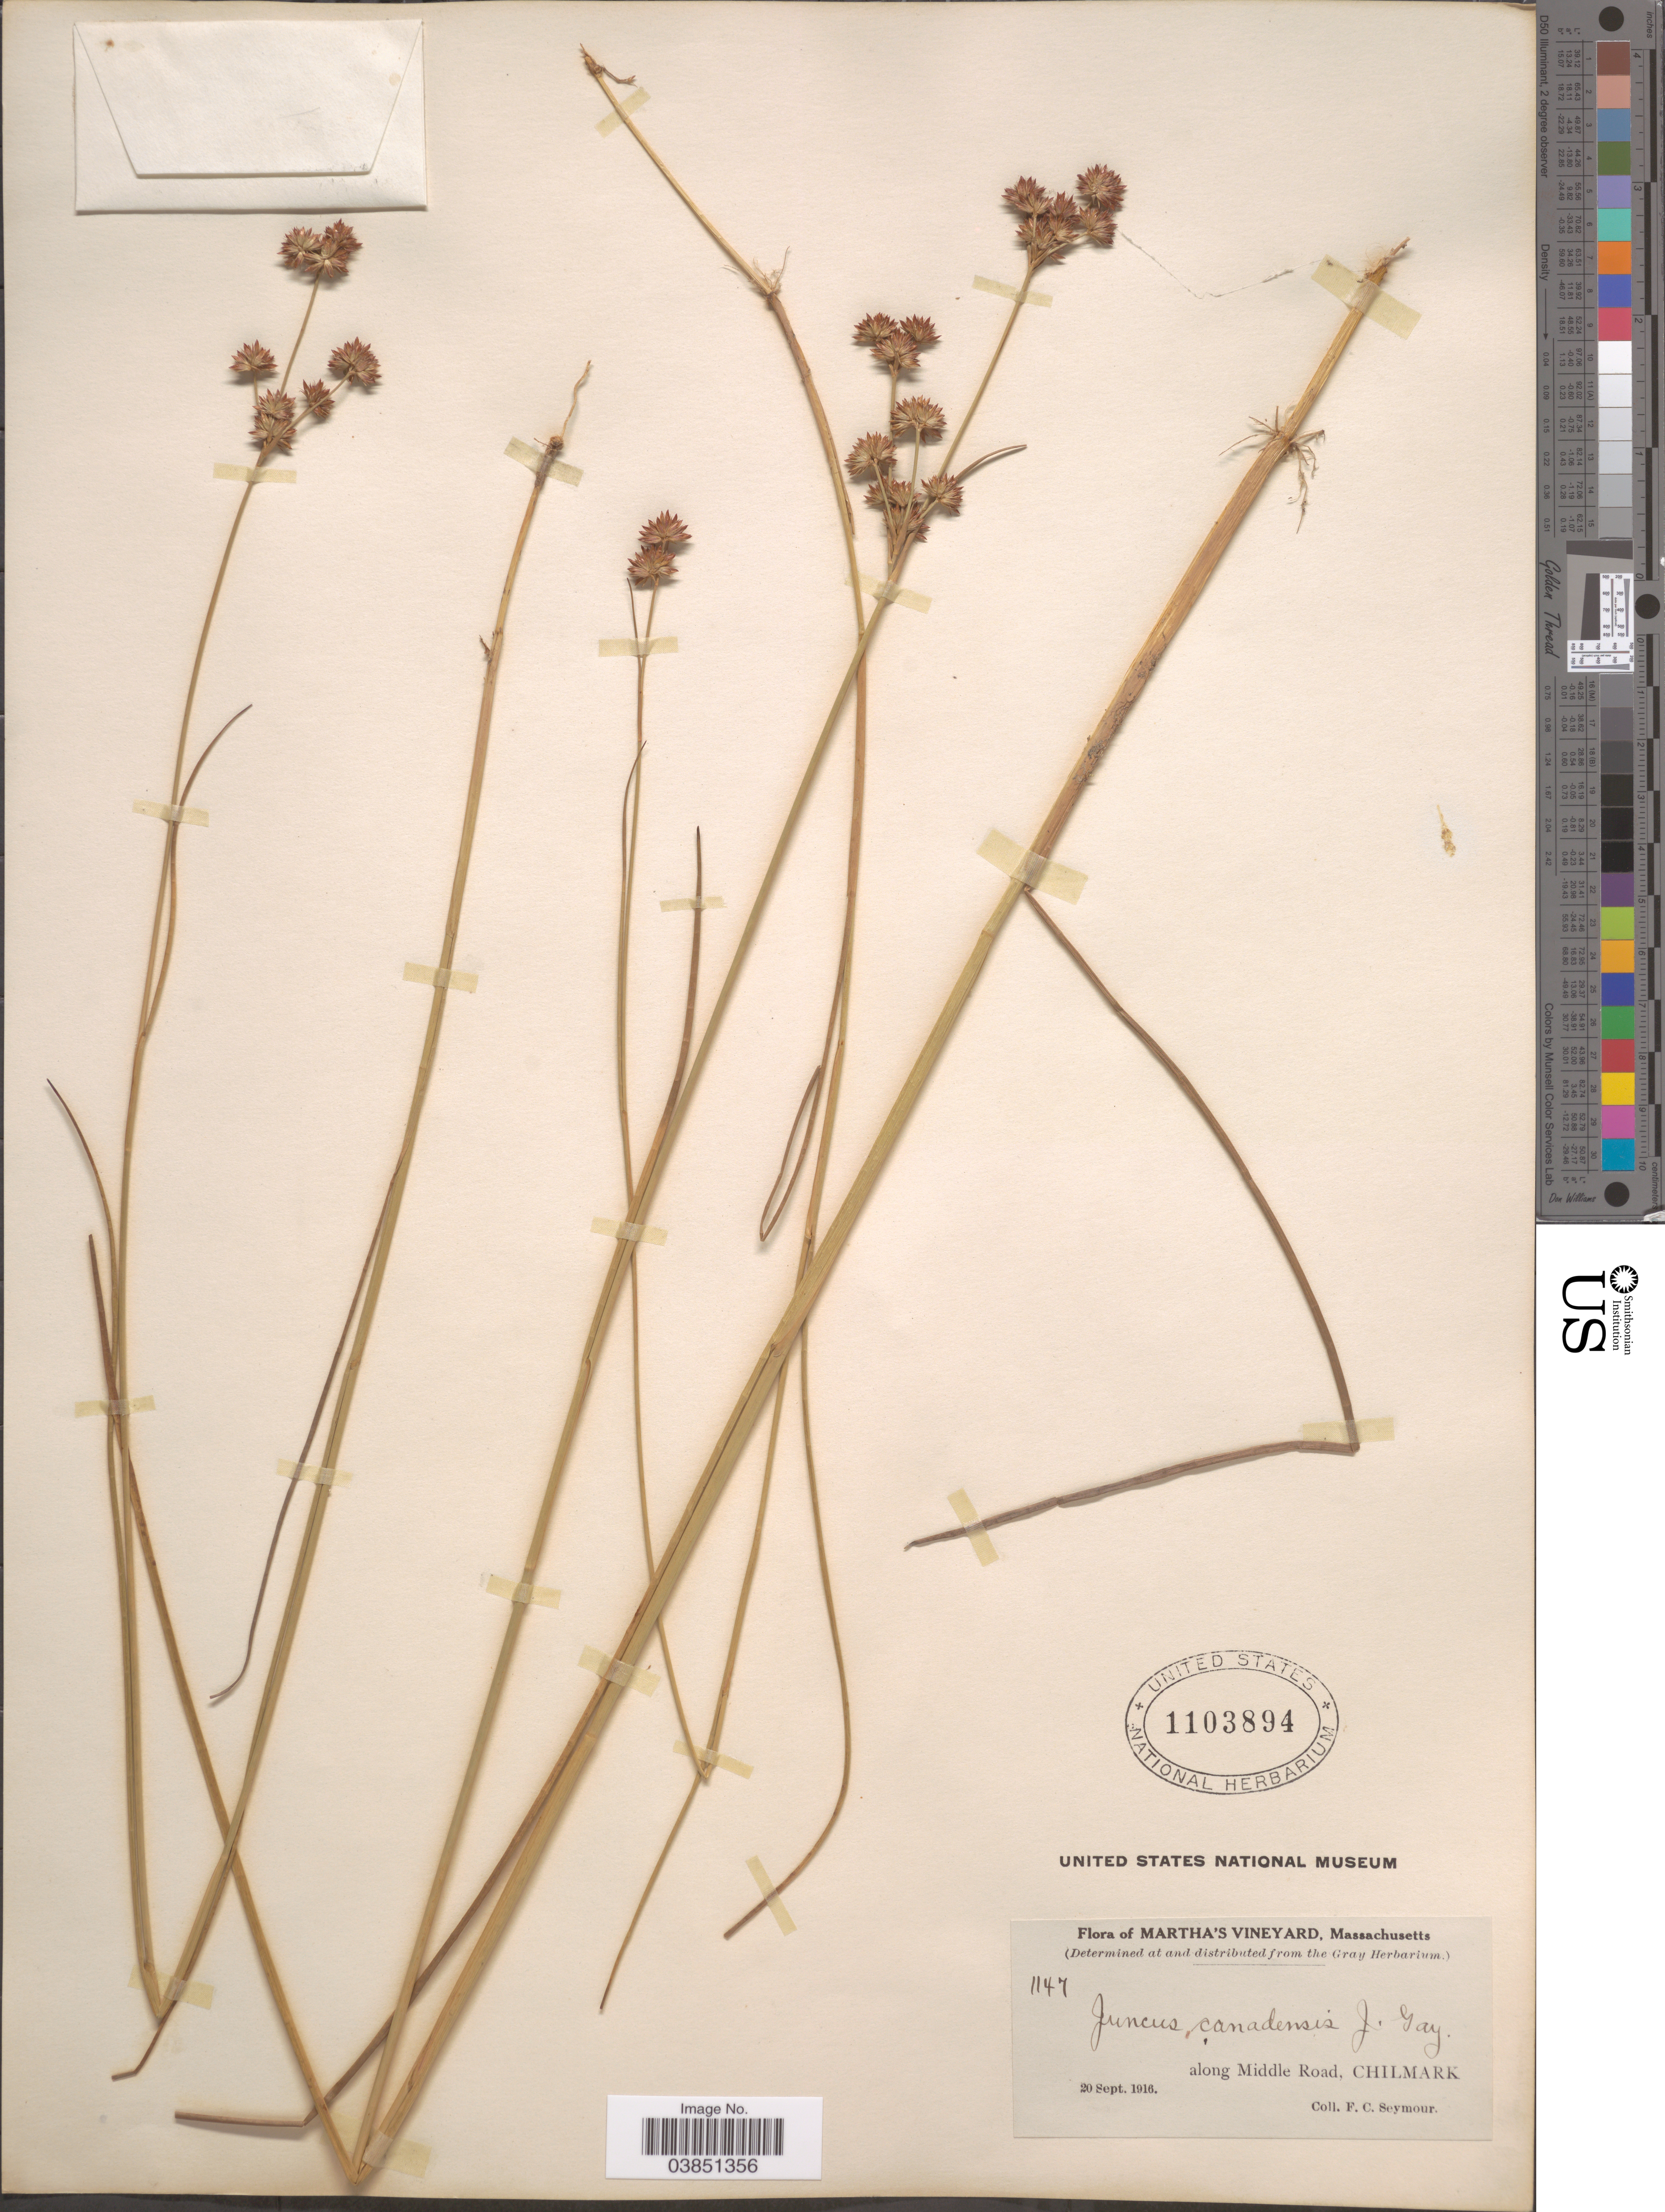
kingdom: Plantae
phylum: Tracheophyta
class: Liliopsida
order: Poales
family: Juncaceae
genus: Juncus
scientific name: Juncus canadensis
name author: J. Gay ex Laharpe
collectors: F. C. Seymour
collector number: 1147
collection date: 1916-09-20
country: United States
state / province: Massachusetts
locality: Martha's Vineyard. Along Middle Pond, Chilmark.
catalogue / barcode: US 1103894